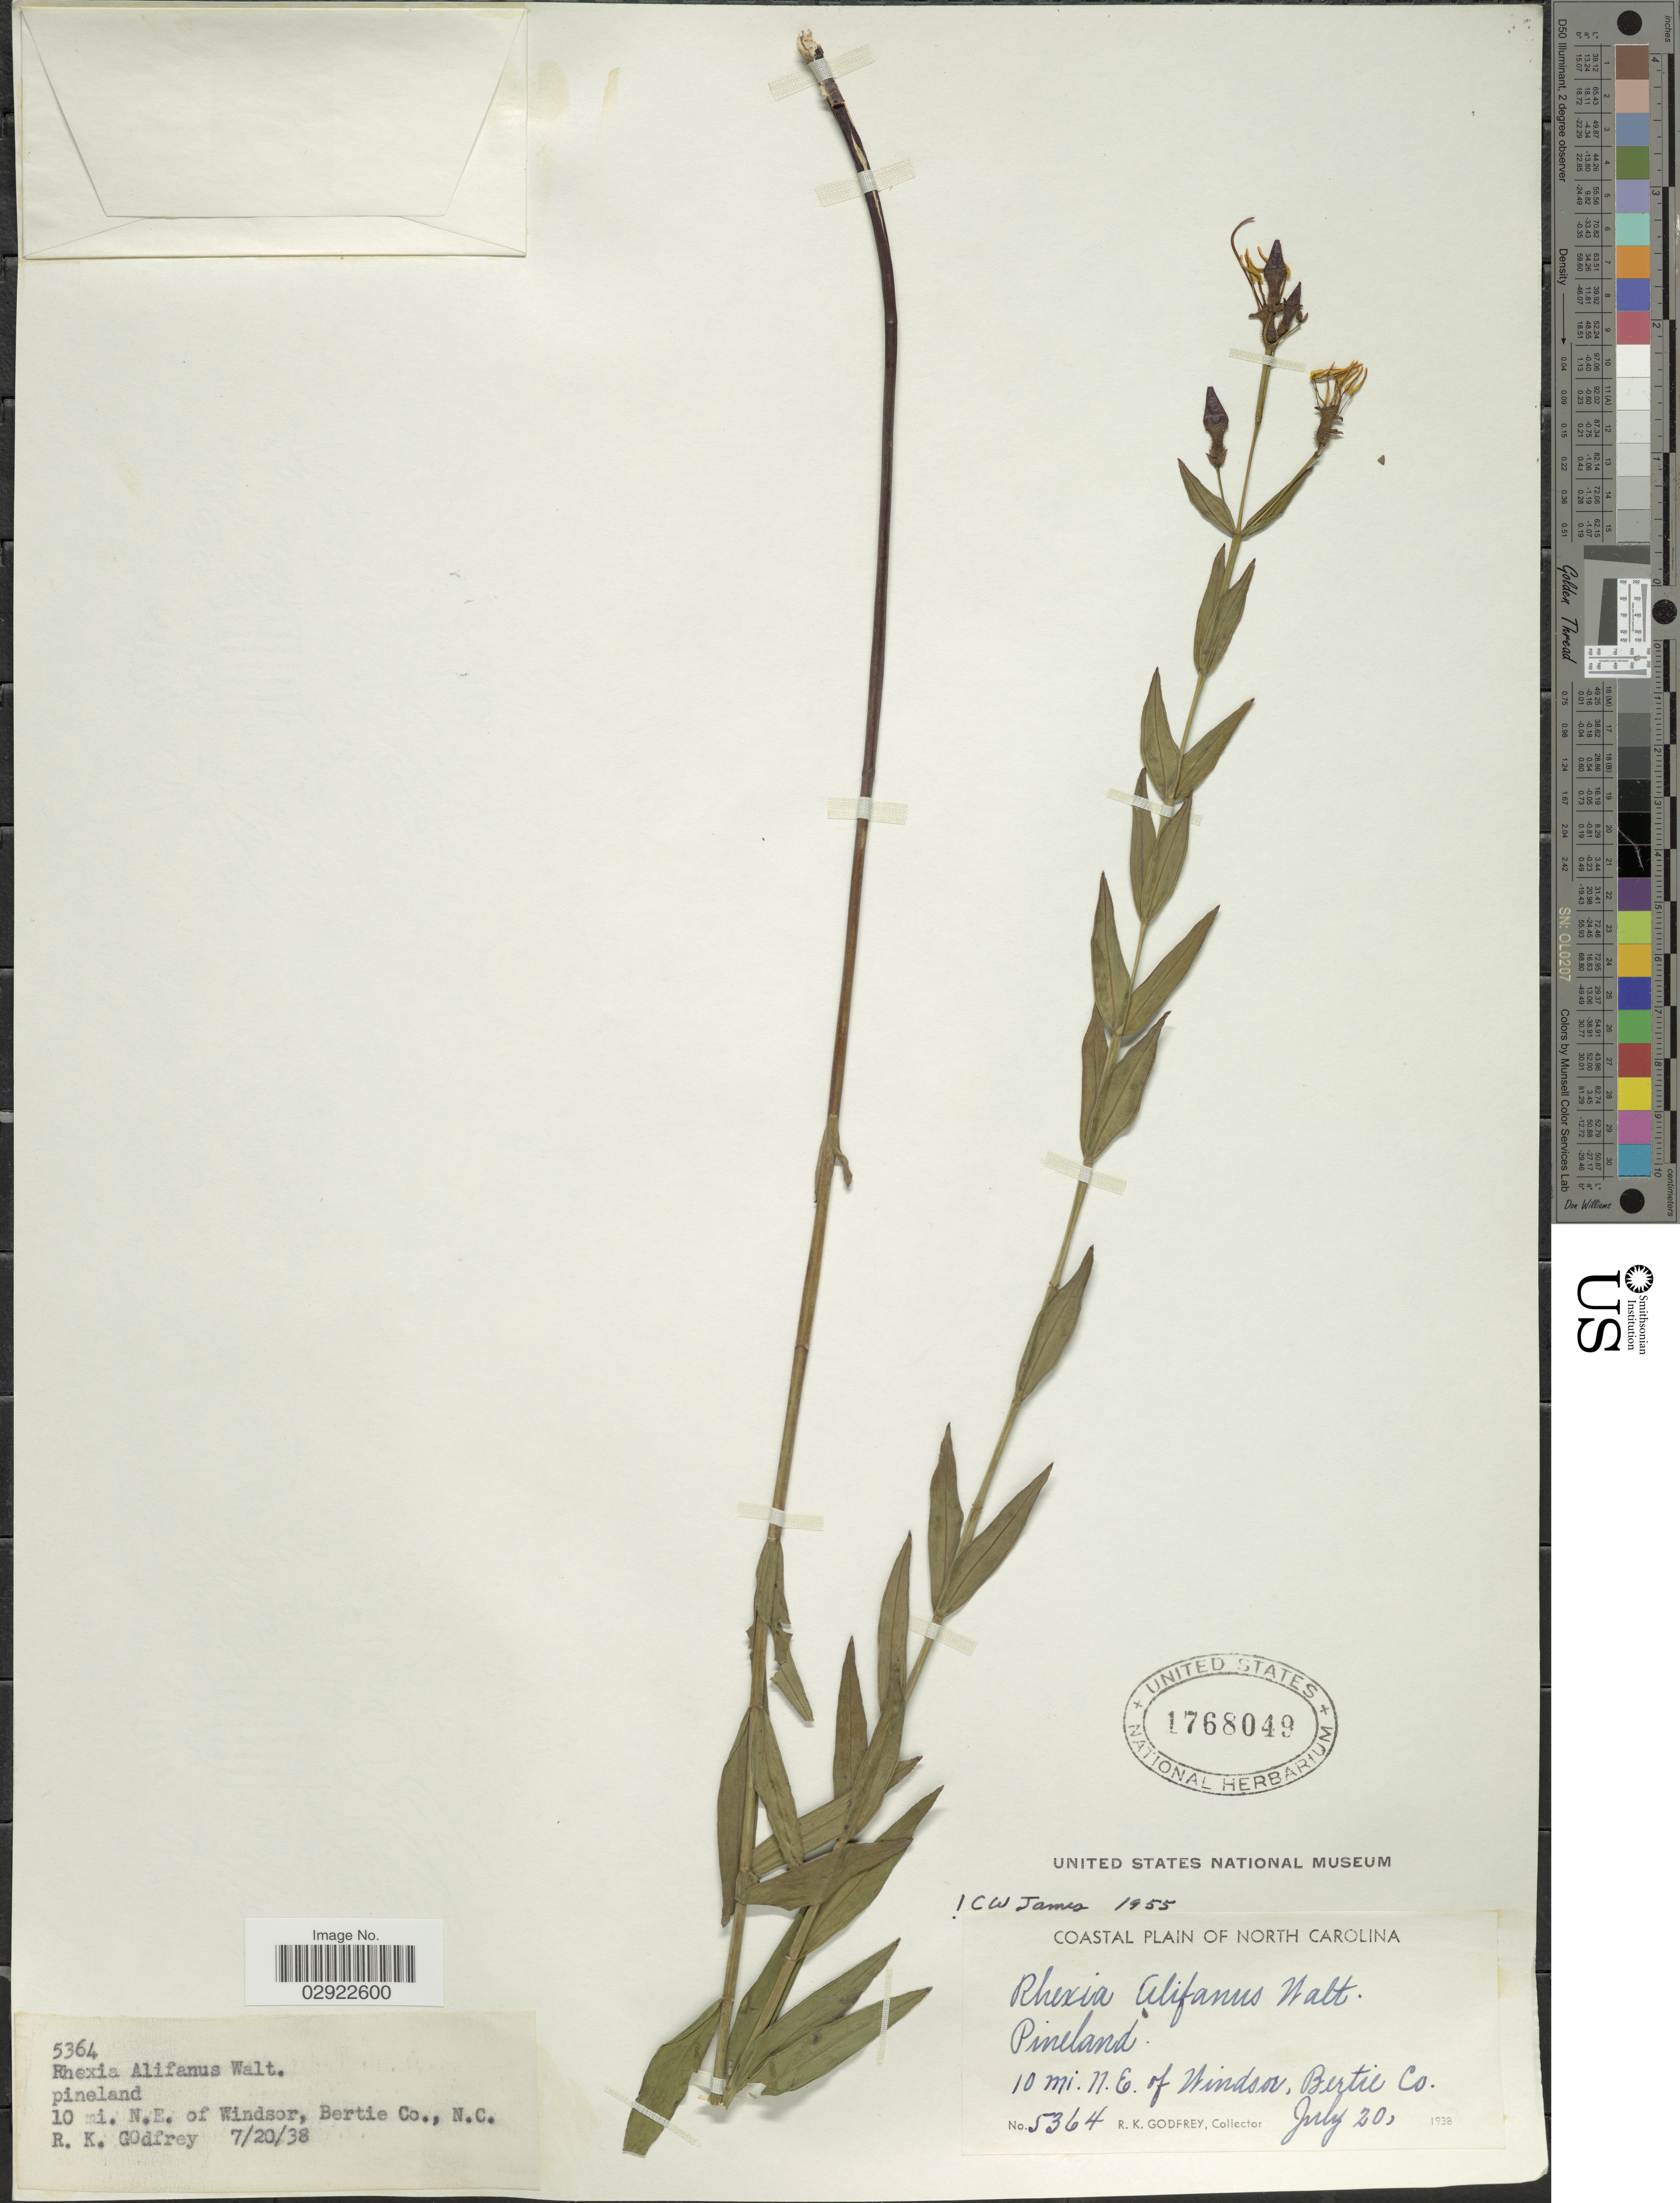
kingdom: Plantae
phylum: Tracheophyta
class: Magnoliopsida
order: Myrtales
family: Melastomataceae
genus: Rhexia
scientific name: Rhexia alifanus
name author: Walter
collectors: R. K. Godfrey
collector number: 5364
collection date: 1938-07-20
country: United States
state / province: North Carolina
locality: Coastal Plain of North Carolina. 10 mi. N.E. of Windsor, Bertie Co.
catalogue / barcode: US 1768049